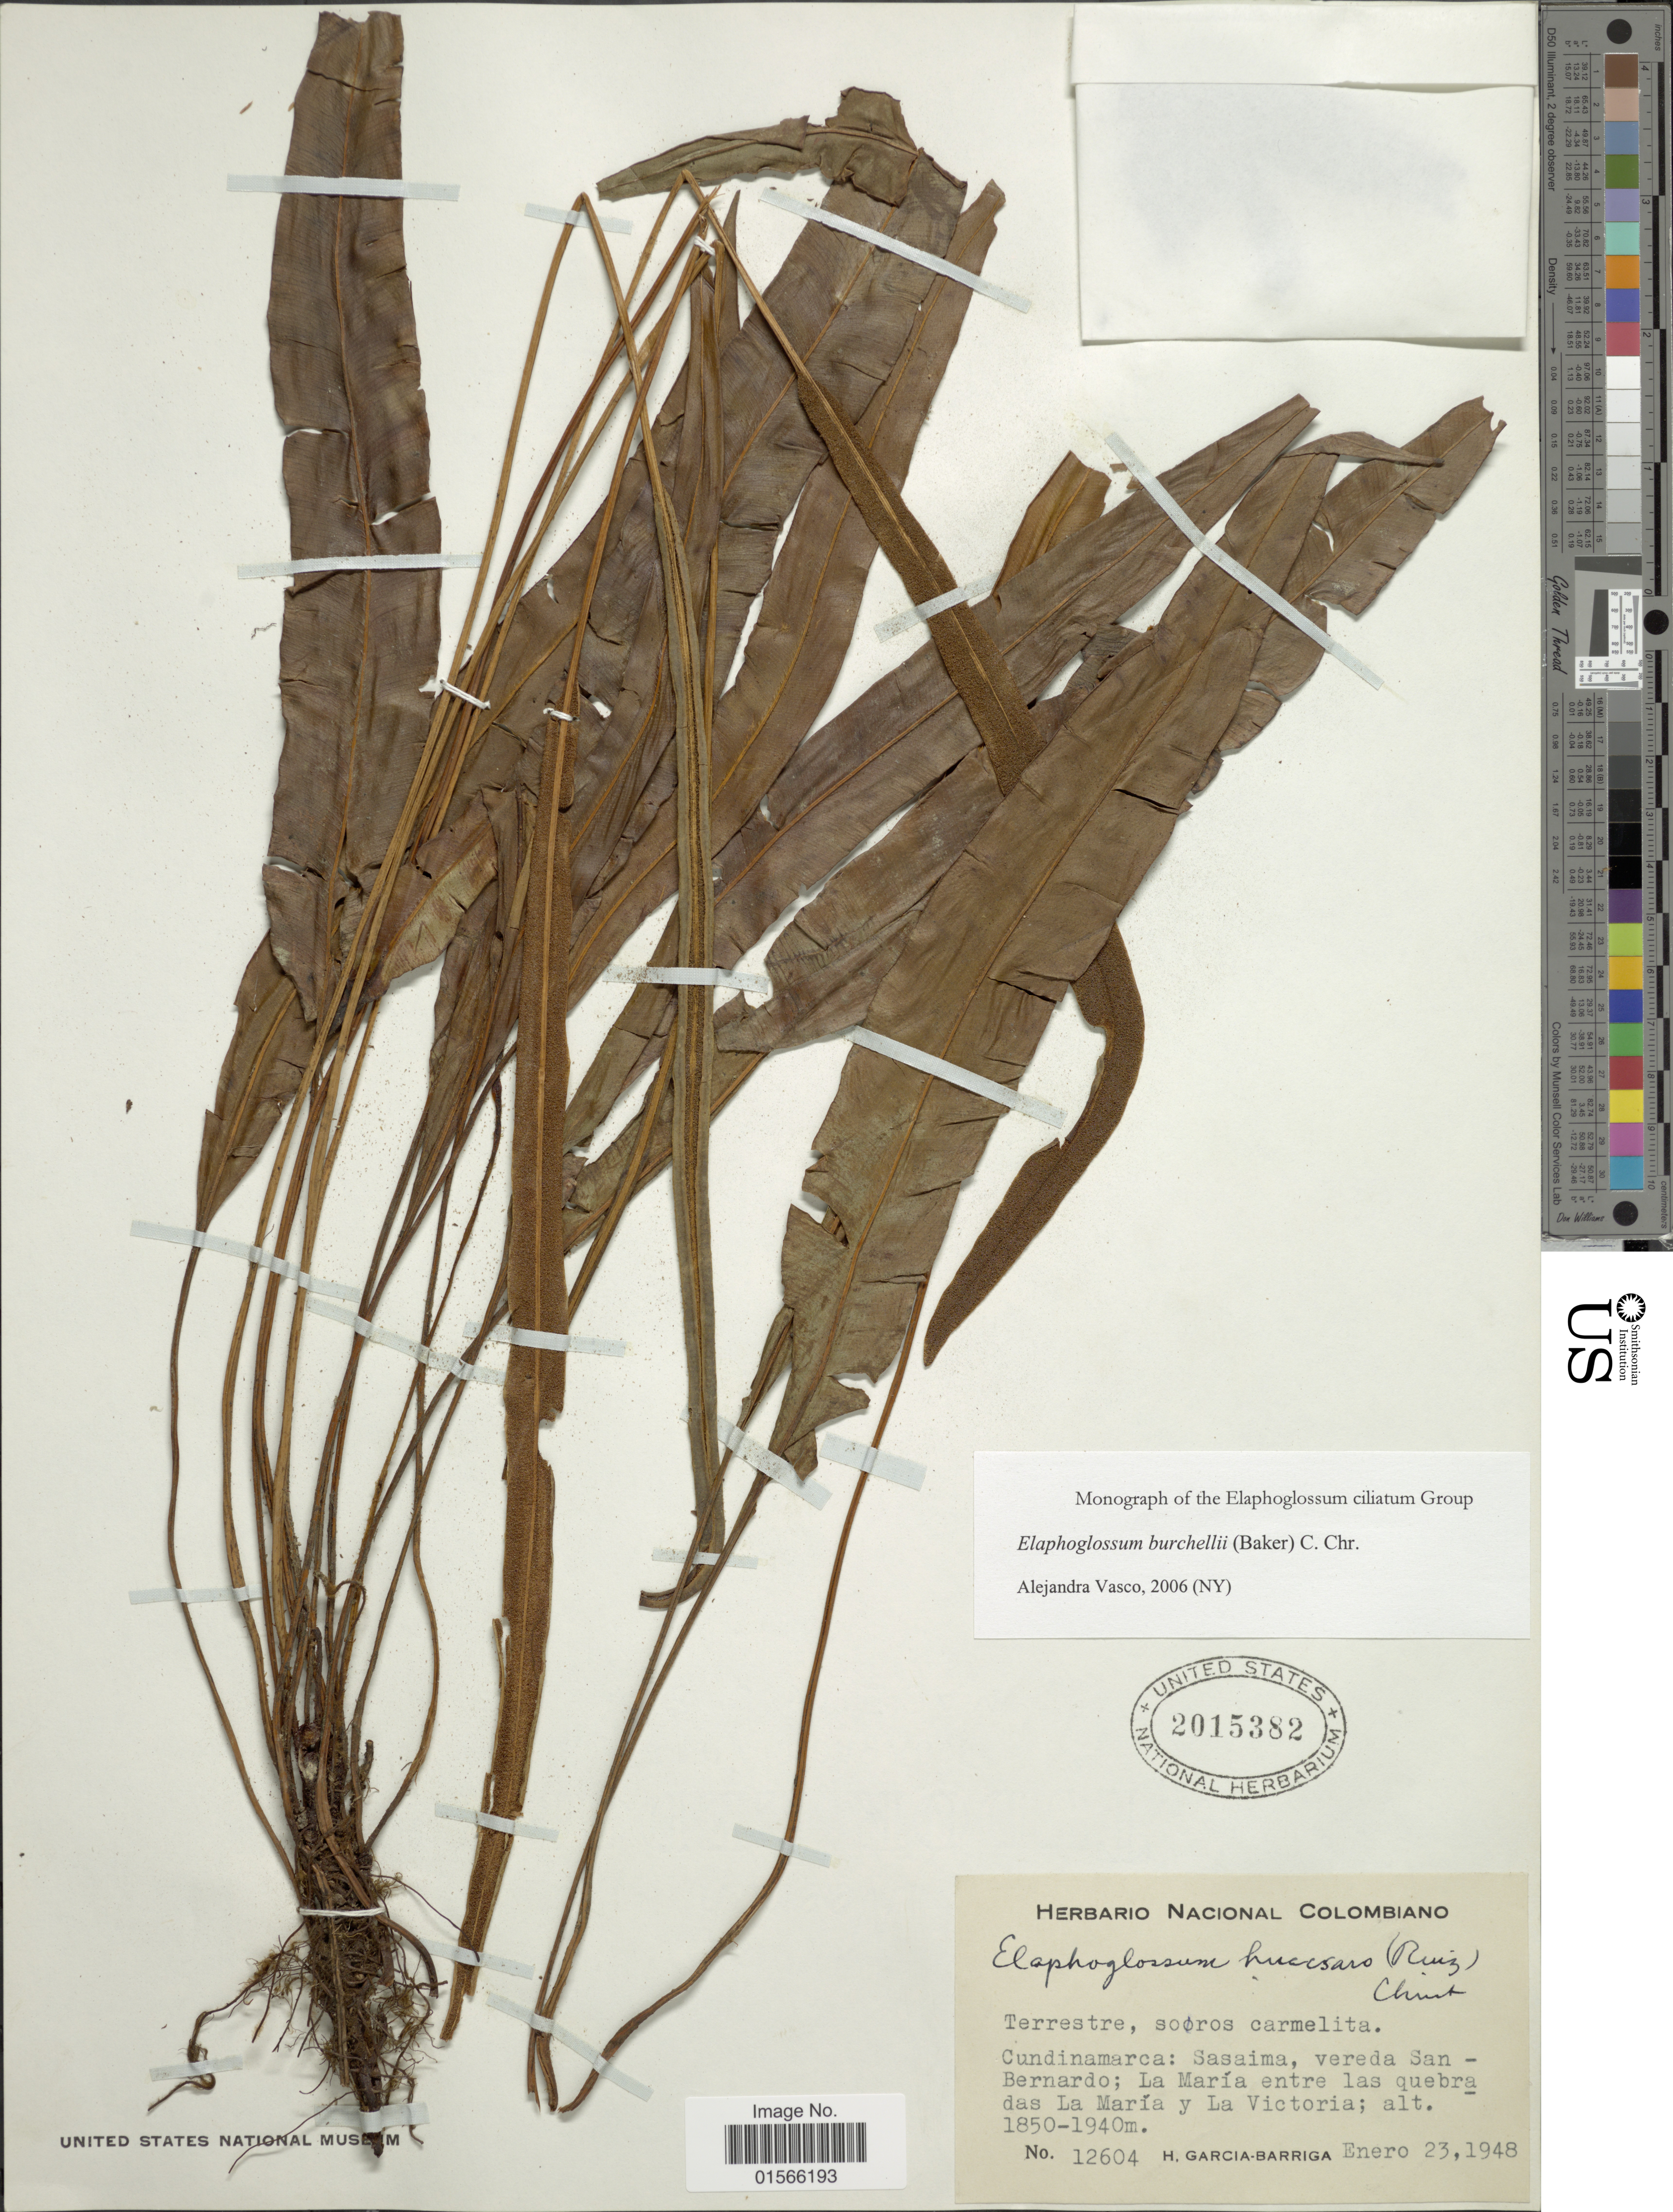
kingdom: Plantae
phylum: Tracheophyta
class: Polypodiopsida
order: Polypodiales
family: Dryopteridaceae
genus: Elaphoglossum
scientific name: Elaphoglossum burchellii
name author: (Baker) C. Chr.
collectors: H. García Barriga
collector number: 12604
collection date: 1948-01-23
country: Colombia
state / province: Cundinamarca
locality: Sasaima, vereda San - Bernardo; La María entre las quebrada das La María y La Victoria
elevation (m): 1850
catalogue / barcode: US 2015382